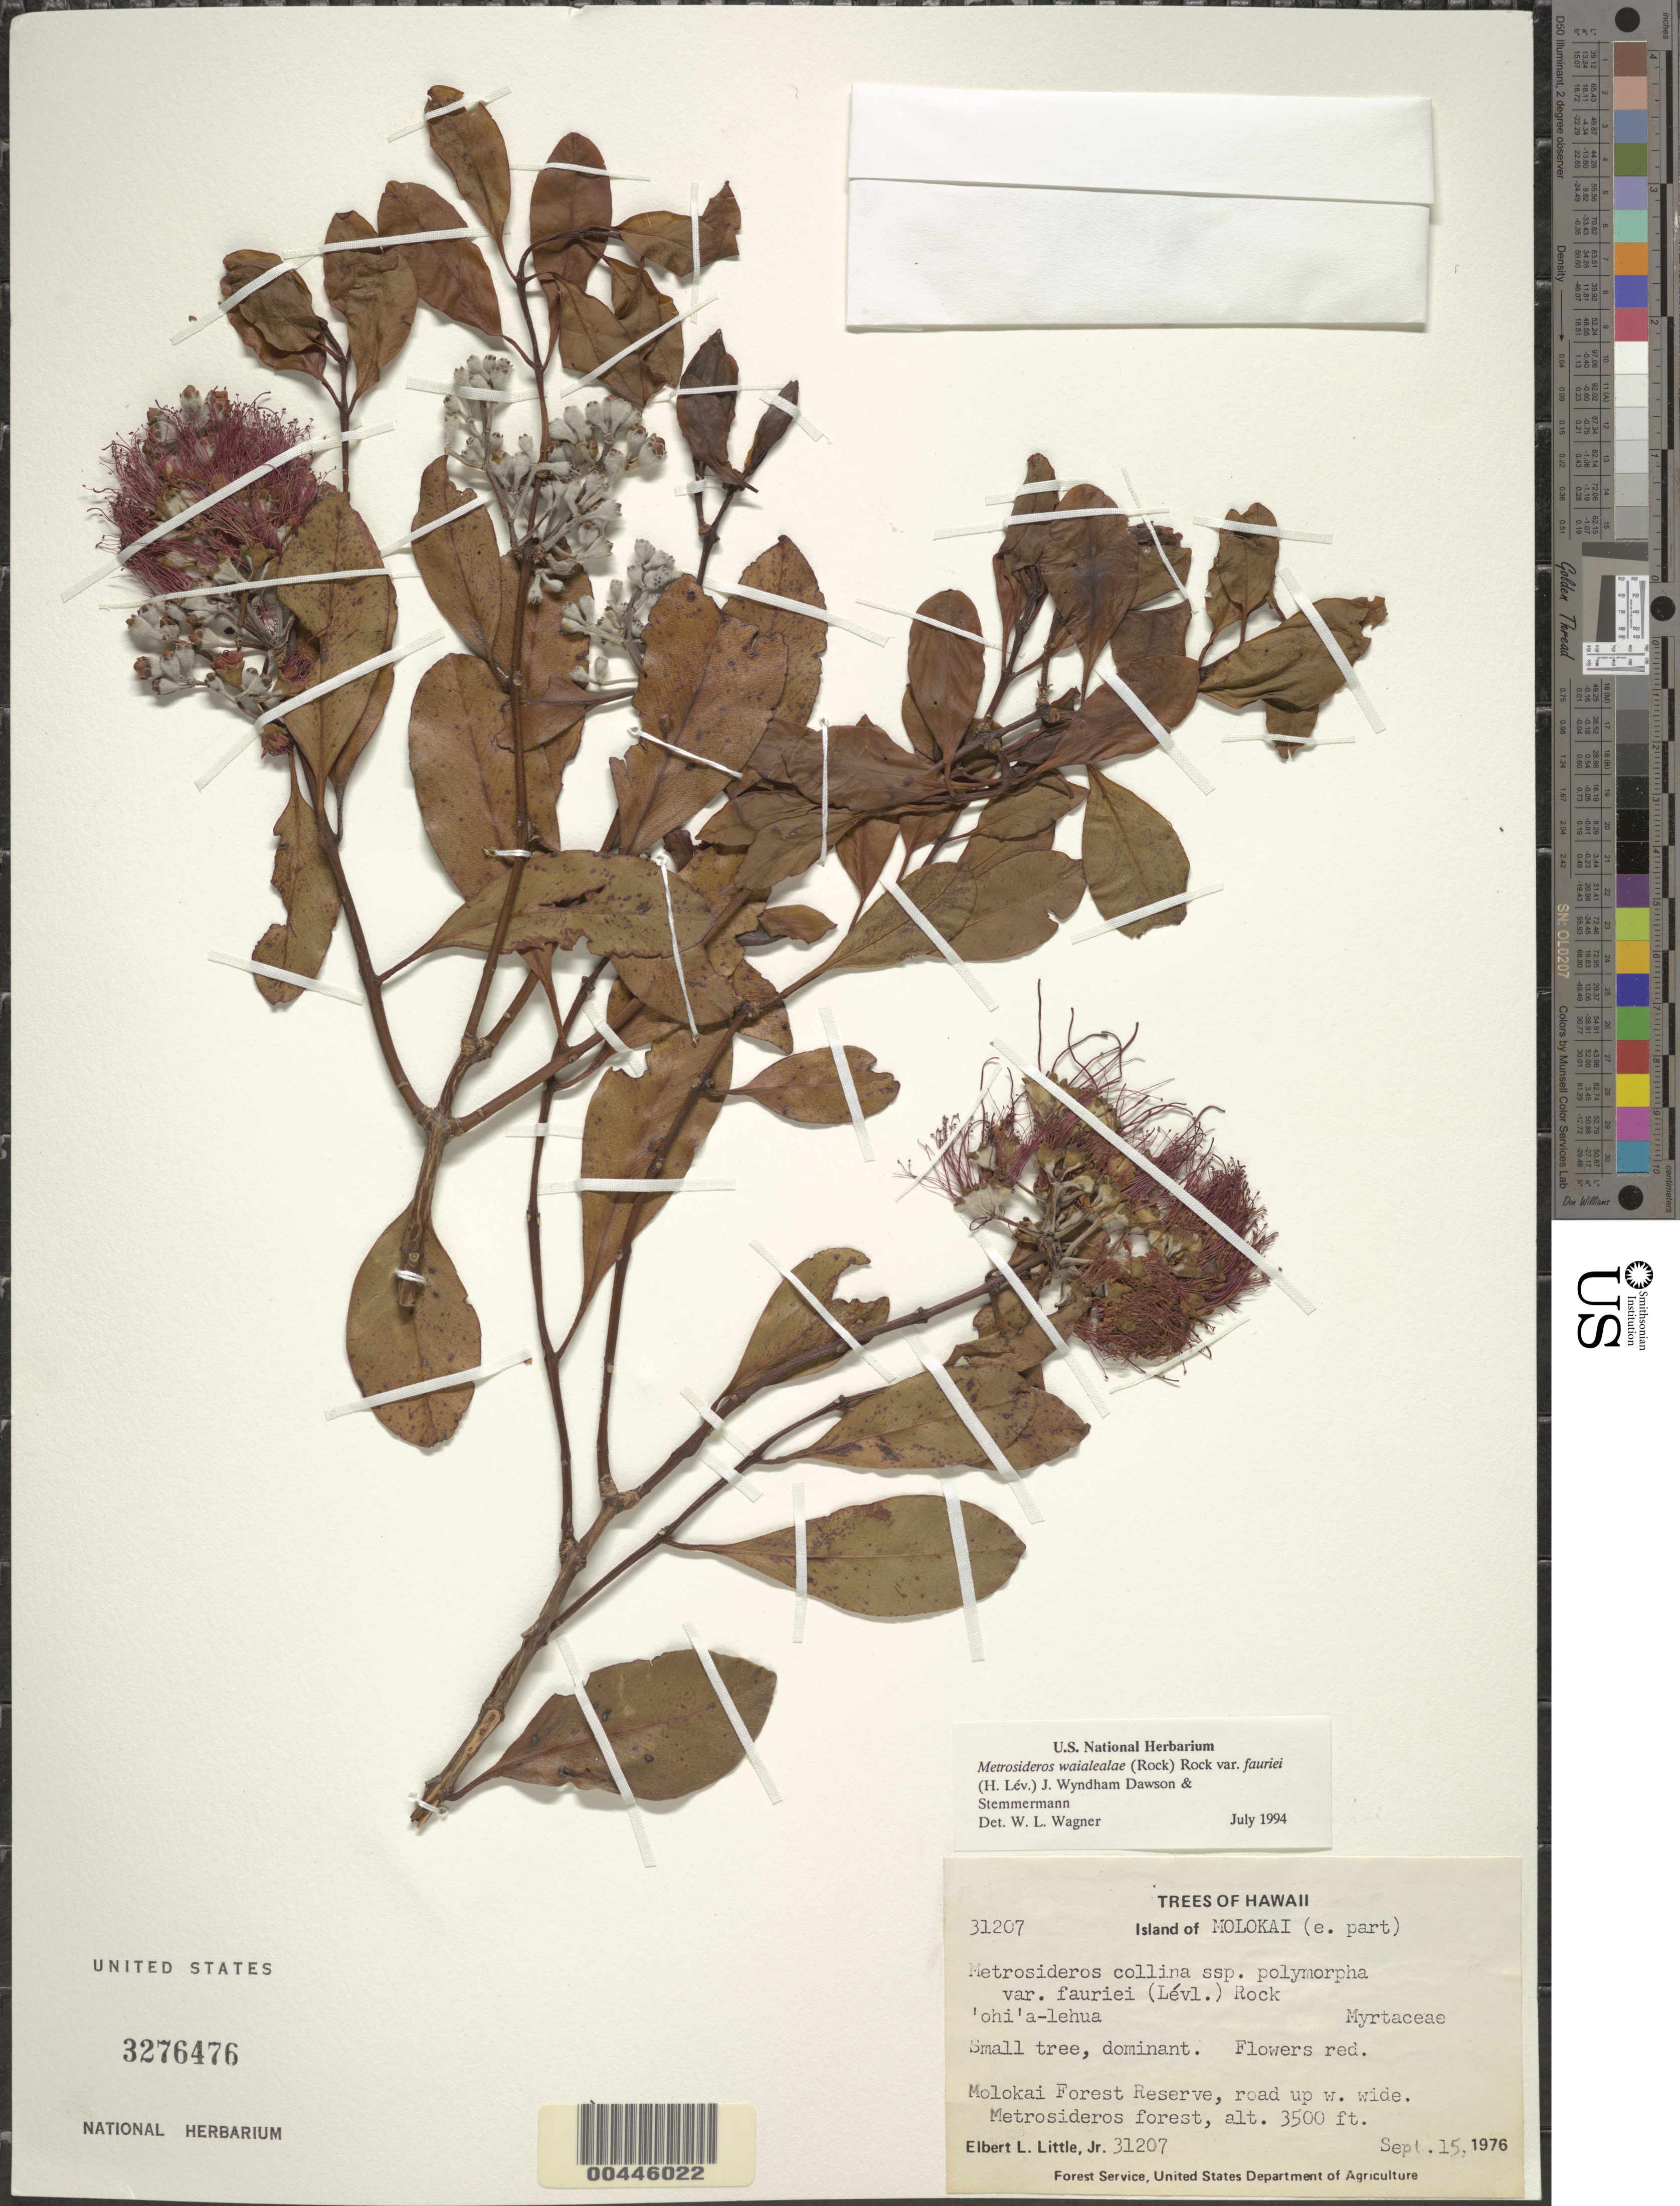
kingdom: Plantae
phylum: Tracheophyta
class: Magnoliopsida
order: Myrtales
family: Myrtaceae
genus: Metrosideros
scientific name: Metrosideros waialealae var. fauriei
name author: (H. Lév.) J.W. Dawson & Stemmerm.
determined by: Wagner, W. L., (BOT), Smithsonian Institution - National Museum of Natural History (UNITED STATES)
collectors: E. L. Little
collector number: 31207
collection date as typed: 15 Sep 1976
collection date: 1976-09-15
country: United States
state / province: Hawaii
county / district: Maui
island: Moloka'i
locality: E part of Molokai, Molokai For Res, road up W side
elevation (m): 1067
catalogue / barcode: US 3276476